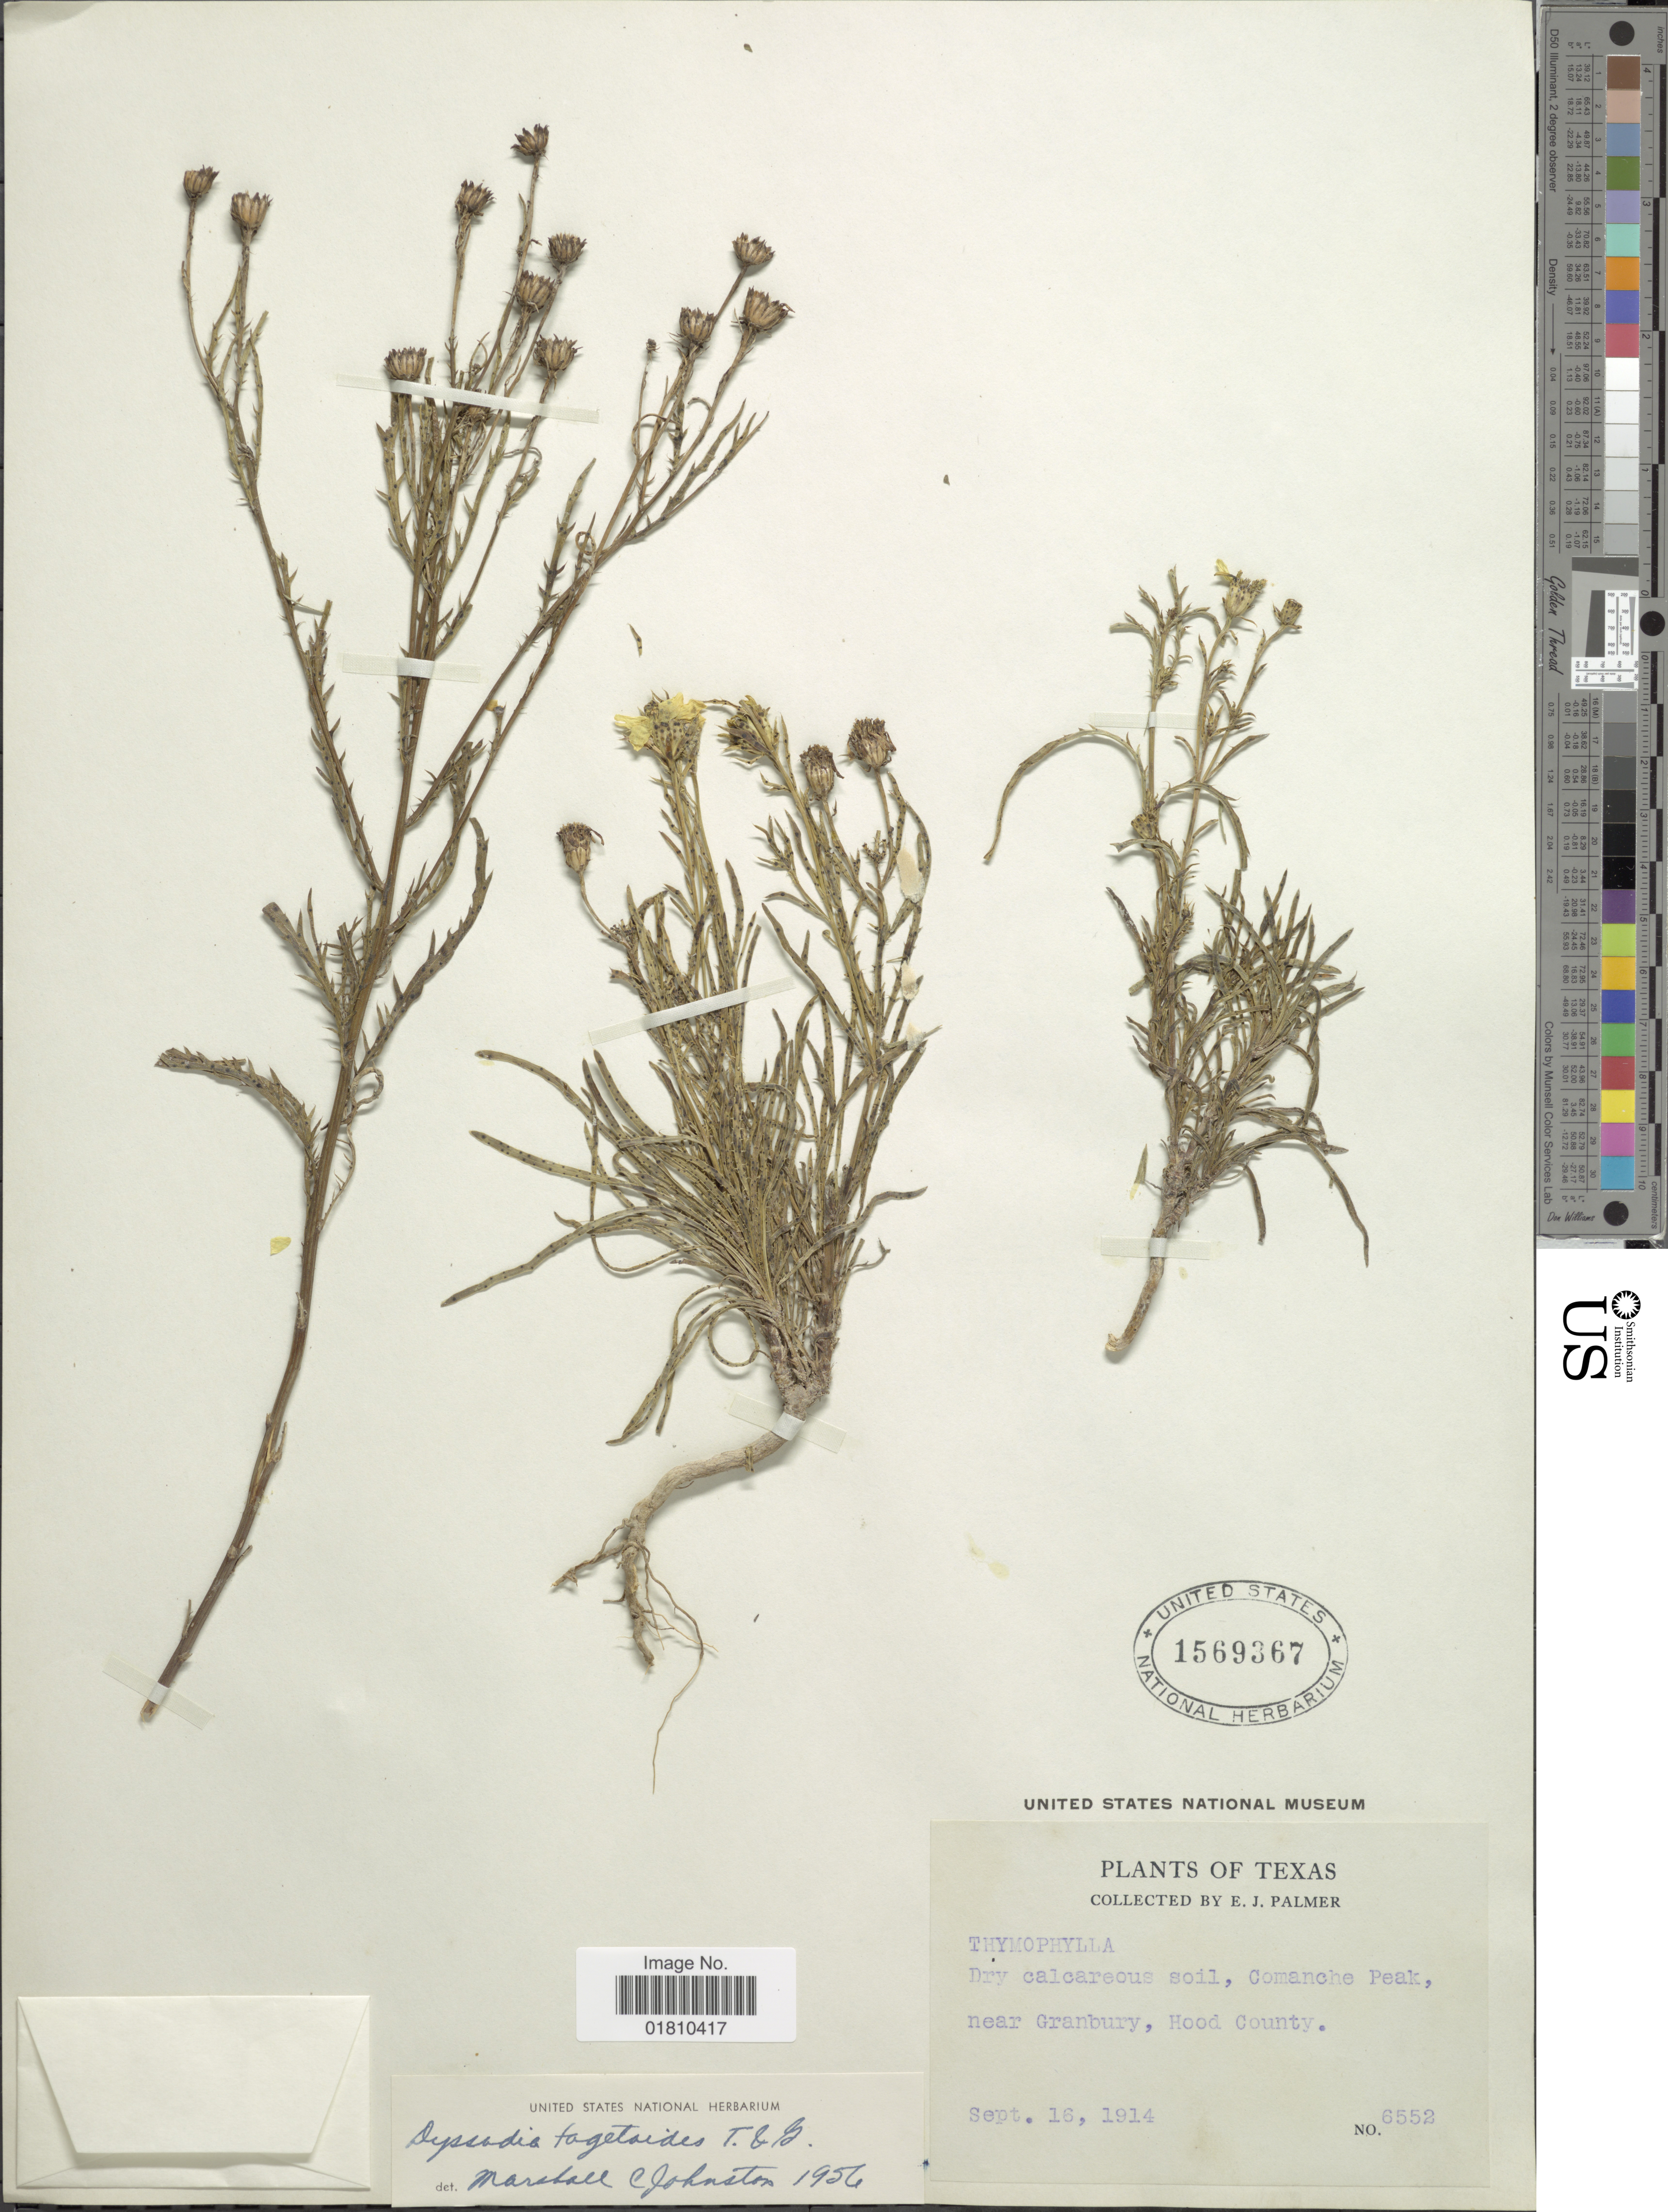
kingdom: Plantae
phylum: Tracheophyta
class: Magnoliopsida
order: Asterales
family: Asteraceae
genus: Dysodiopsis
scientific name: Dysodiopsis tagetoides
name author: (Torr. & A. Gray) Rydb.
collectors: E. J. Palmer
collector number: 6552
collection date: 1914-09-16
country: United States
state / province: Texas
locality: Comanche Peak, near Granbury, Hood County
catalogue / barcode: US 1569367